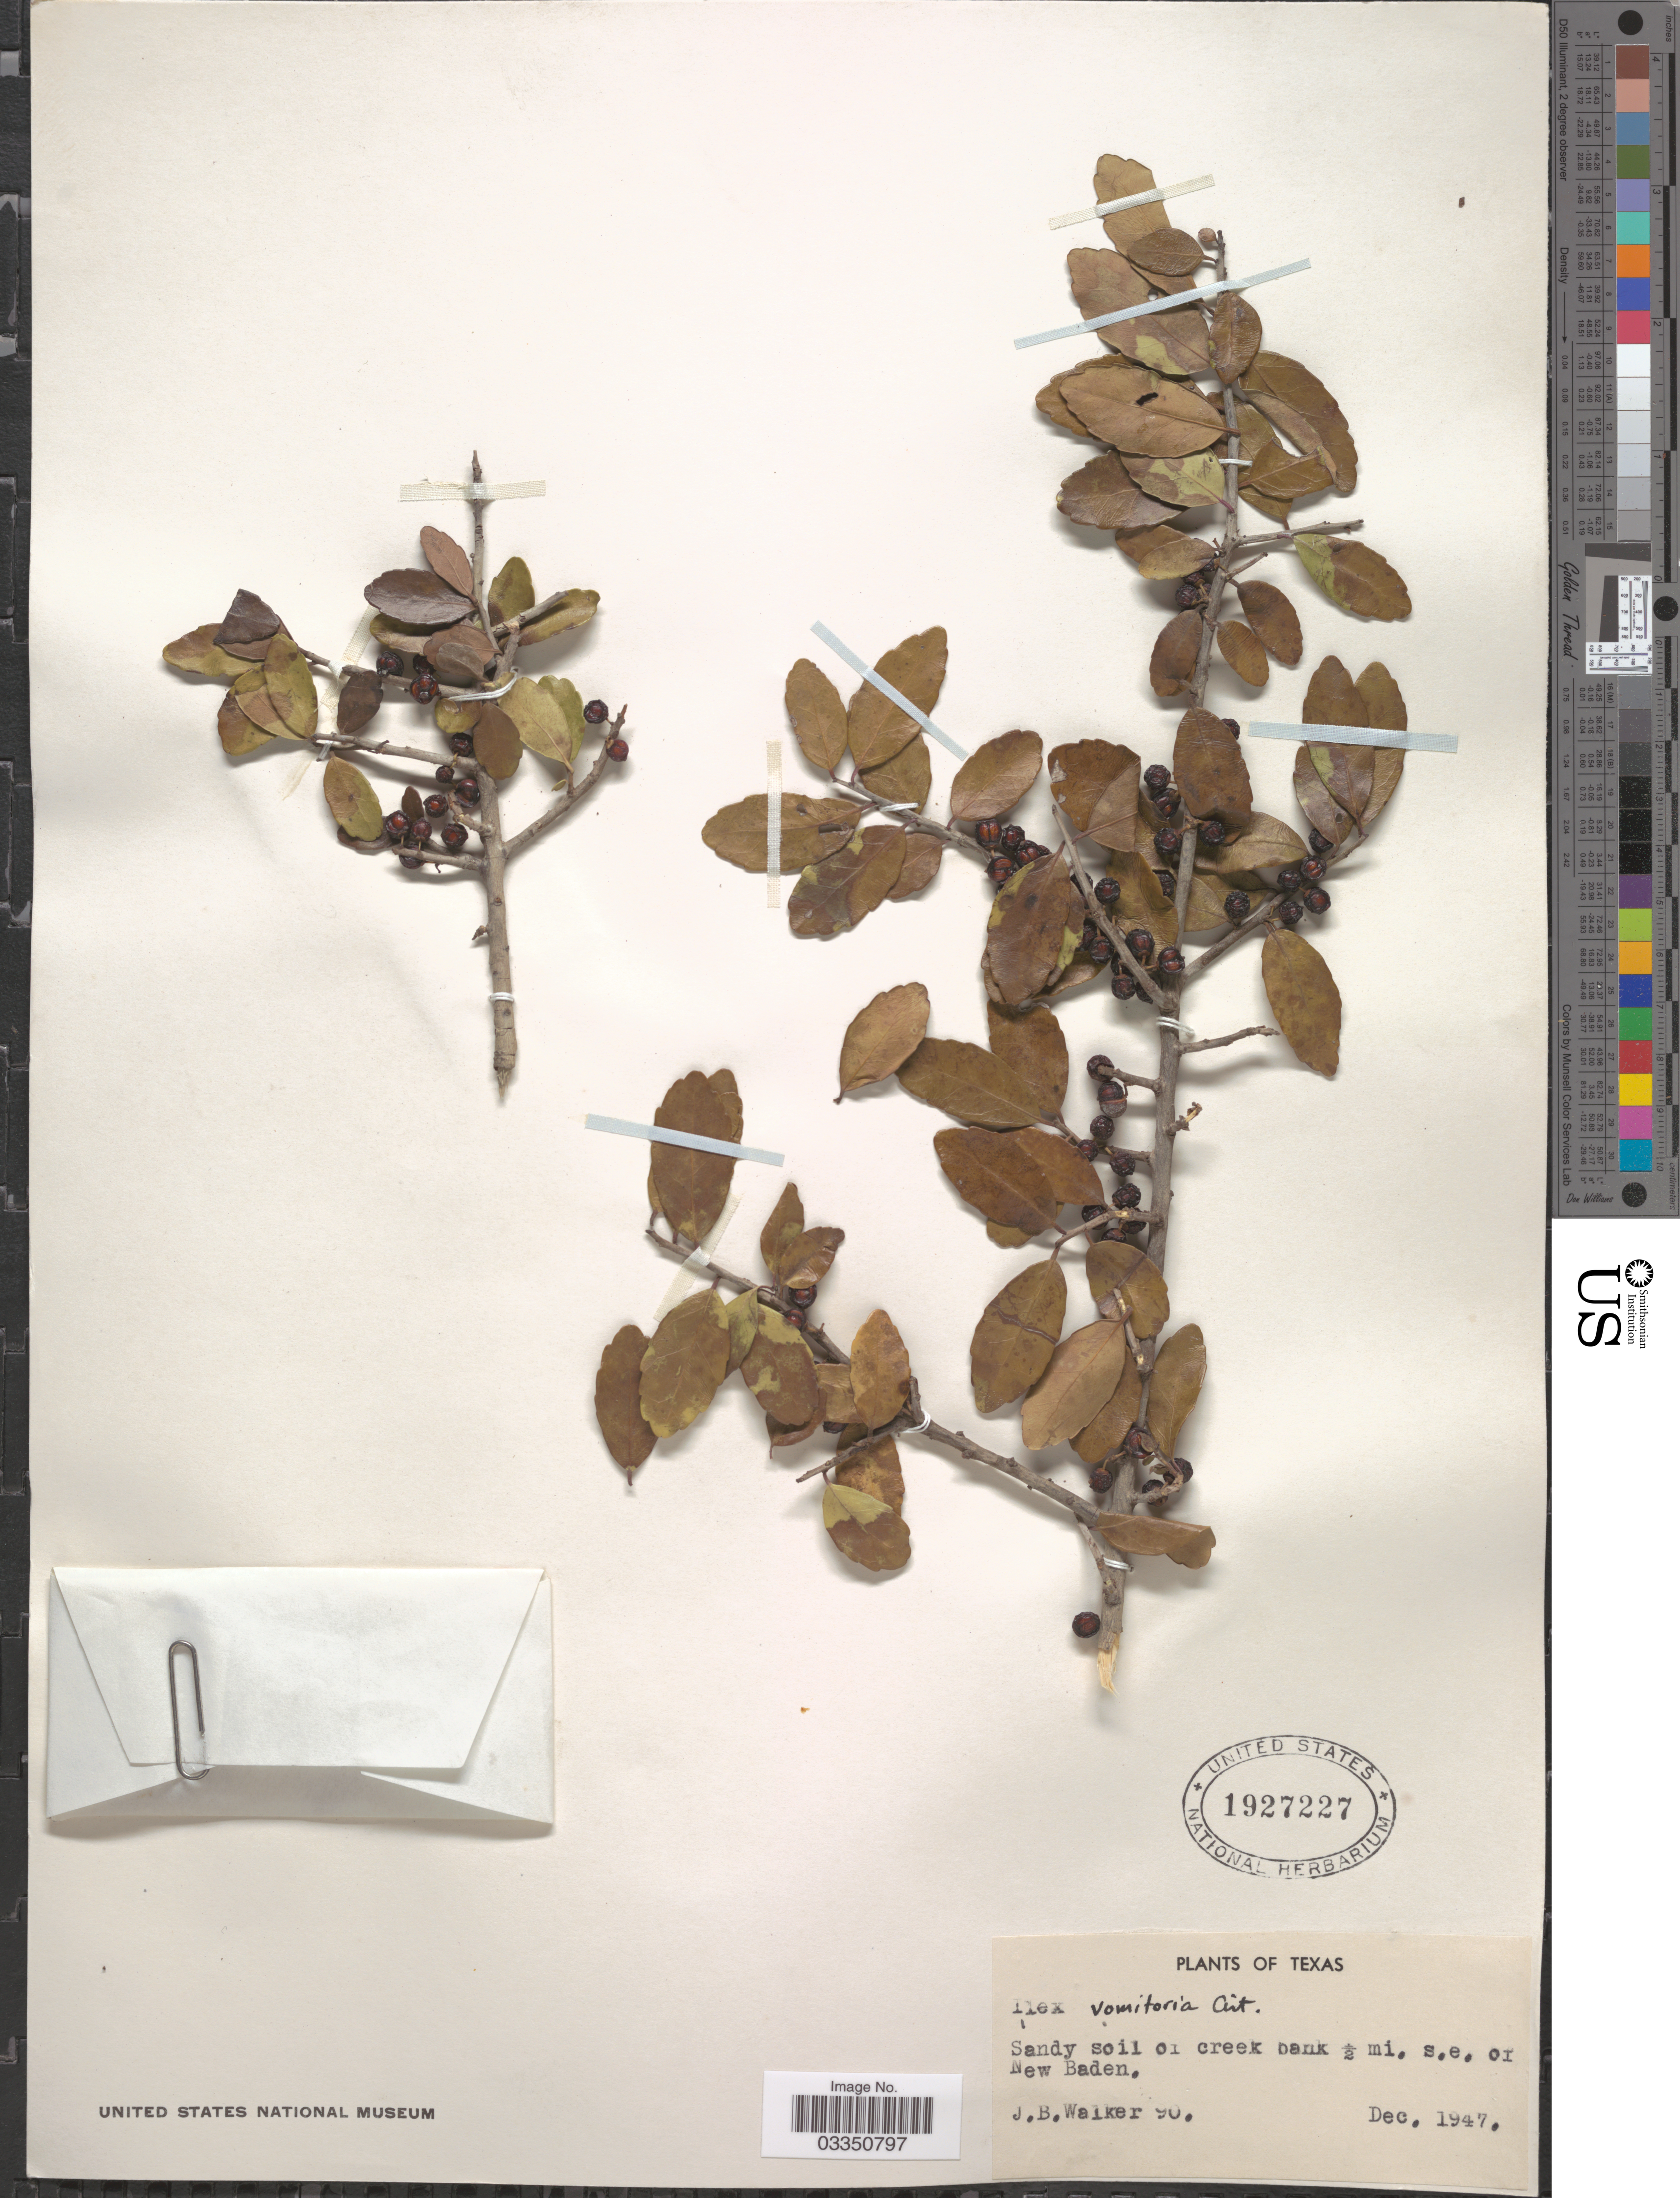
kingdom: Plantae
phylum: Tracheophyta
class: Magnoliopsida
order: Aquifoliales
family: Aquifoliaceae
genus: Ilex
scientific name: Ilex vomitoria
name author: Aiton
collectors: J. Walker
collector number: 90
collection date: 1947-12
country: United States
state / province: Texas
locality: Sandy soil of creek bank ½ mi. s.e. of New Baden.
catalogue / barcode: US 1927227